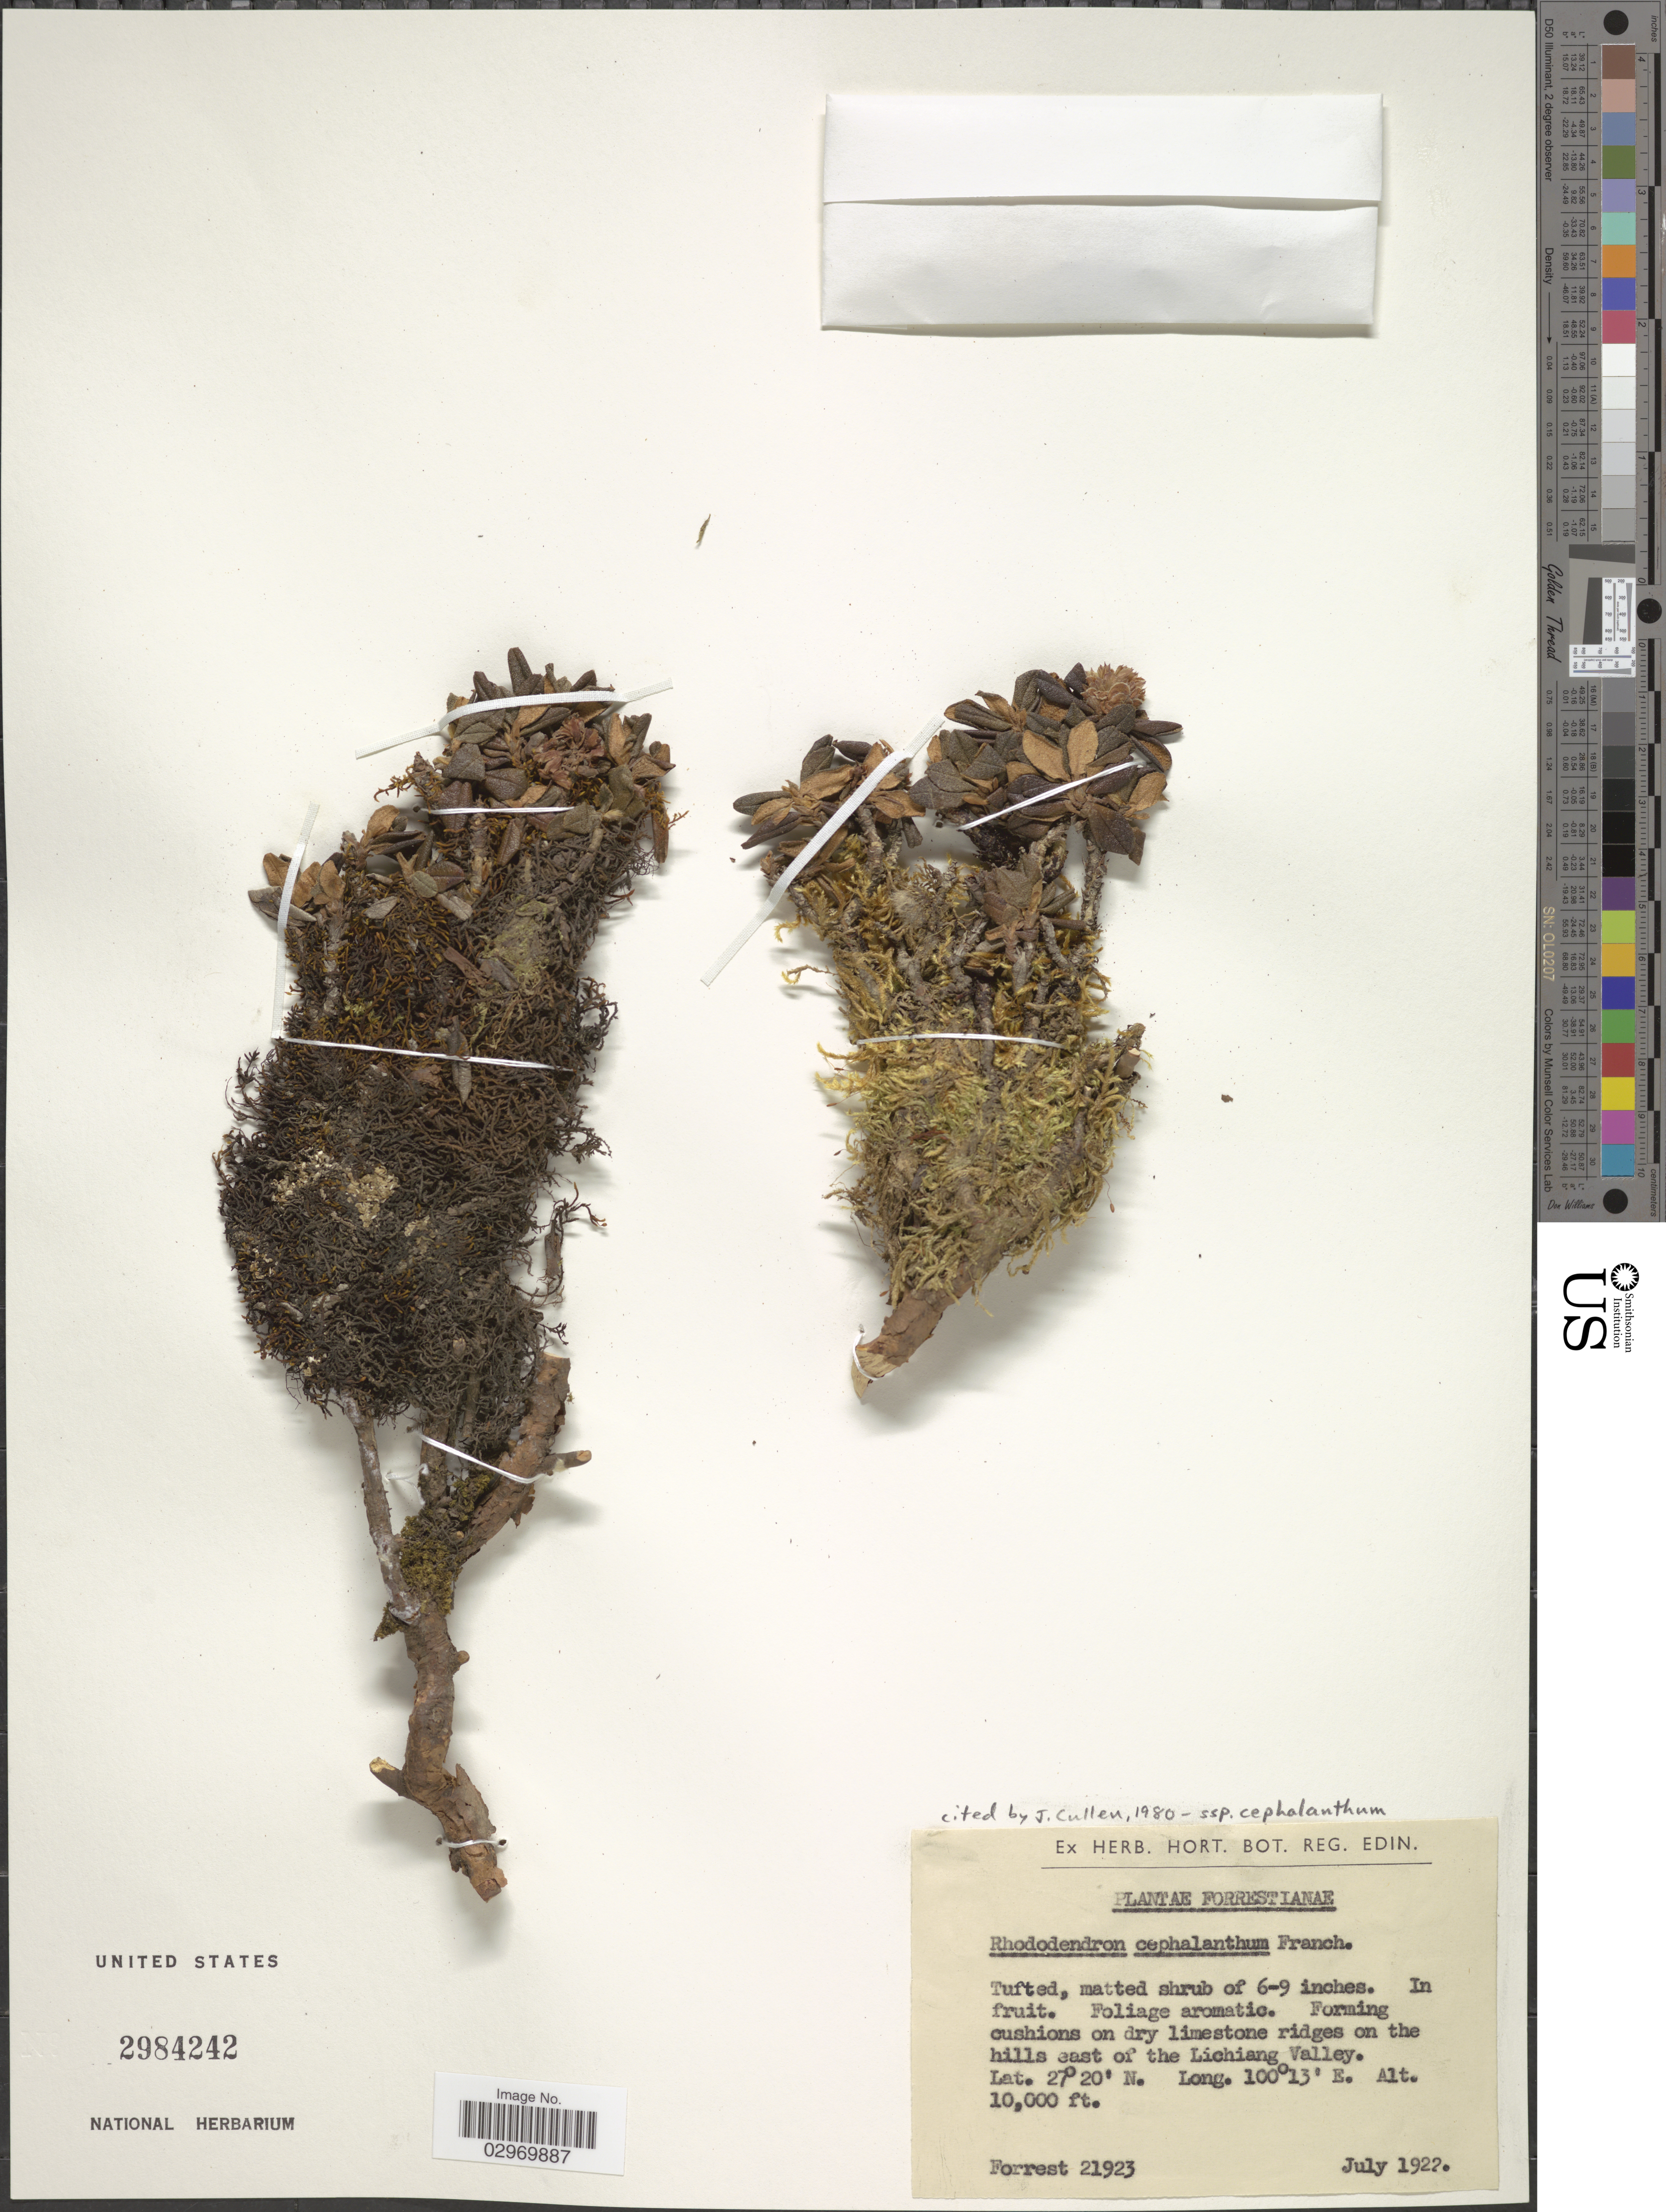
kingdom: Plantae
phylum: Tracheophyta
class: Magnoliopsida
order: Ericales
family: Ericaceae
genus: Rhododendron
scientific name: Rhododendron cephalanthum subsp. cephalanthum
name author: Franch.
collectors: -. Forrest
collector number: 21923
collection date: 1922-07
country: China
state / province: Yunnan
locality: Hills east of the Lichiang Valley.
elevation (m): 3048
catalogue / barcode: US 2984242